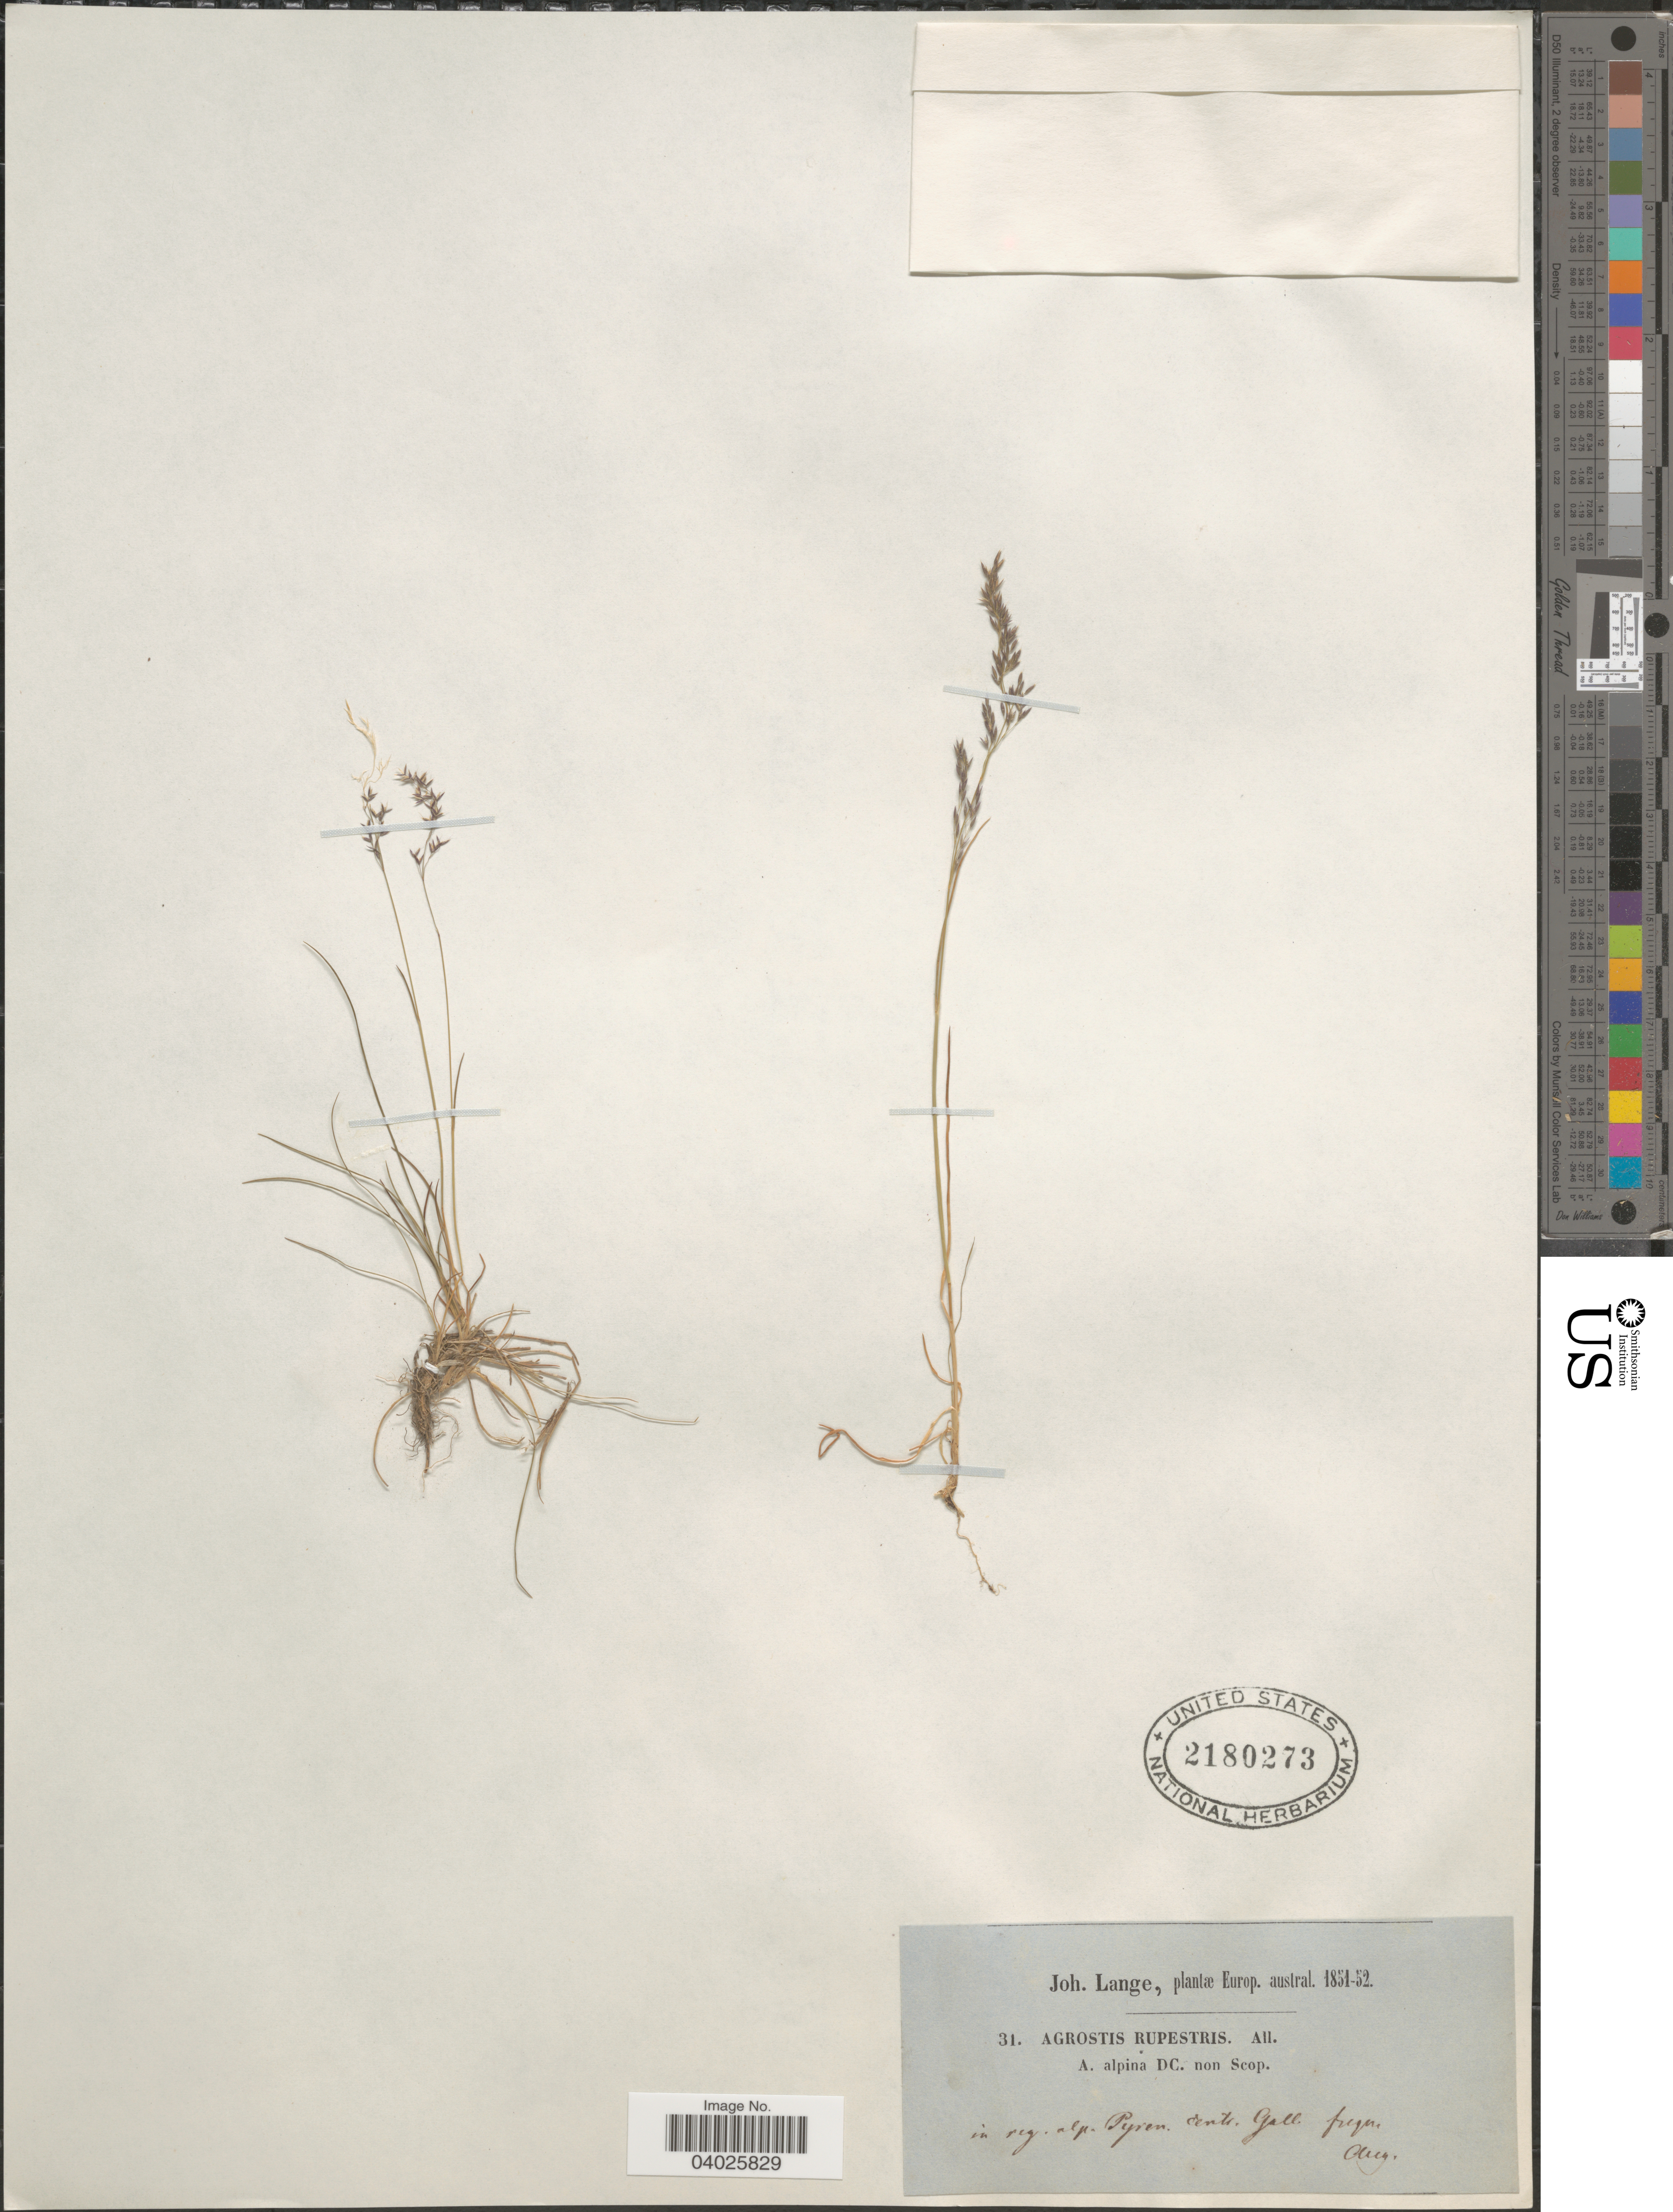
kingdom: Plantae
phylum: Tracheophyta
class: Liliopsida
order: Poales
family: Poaceae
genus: Agrostis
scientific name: Agrostis rupestris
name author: All.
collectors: J. M. C. Lange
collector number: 31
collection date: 1851-08/1852-08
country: France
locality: Europ. austral. In reg. alp. Pyren. centr. Gall. freque.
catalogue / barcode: US 2180273